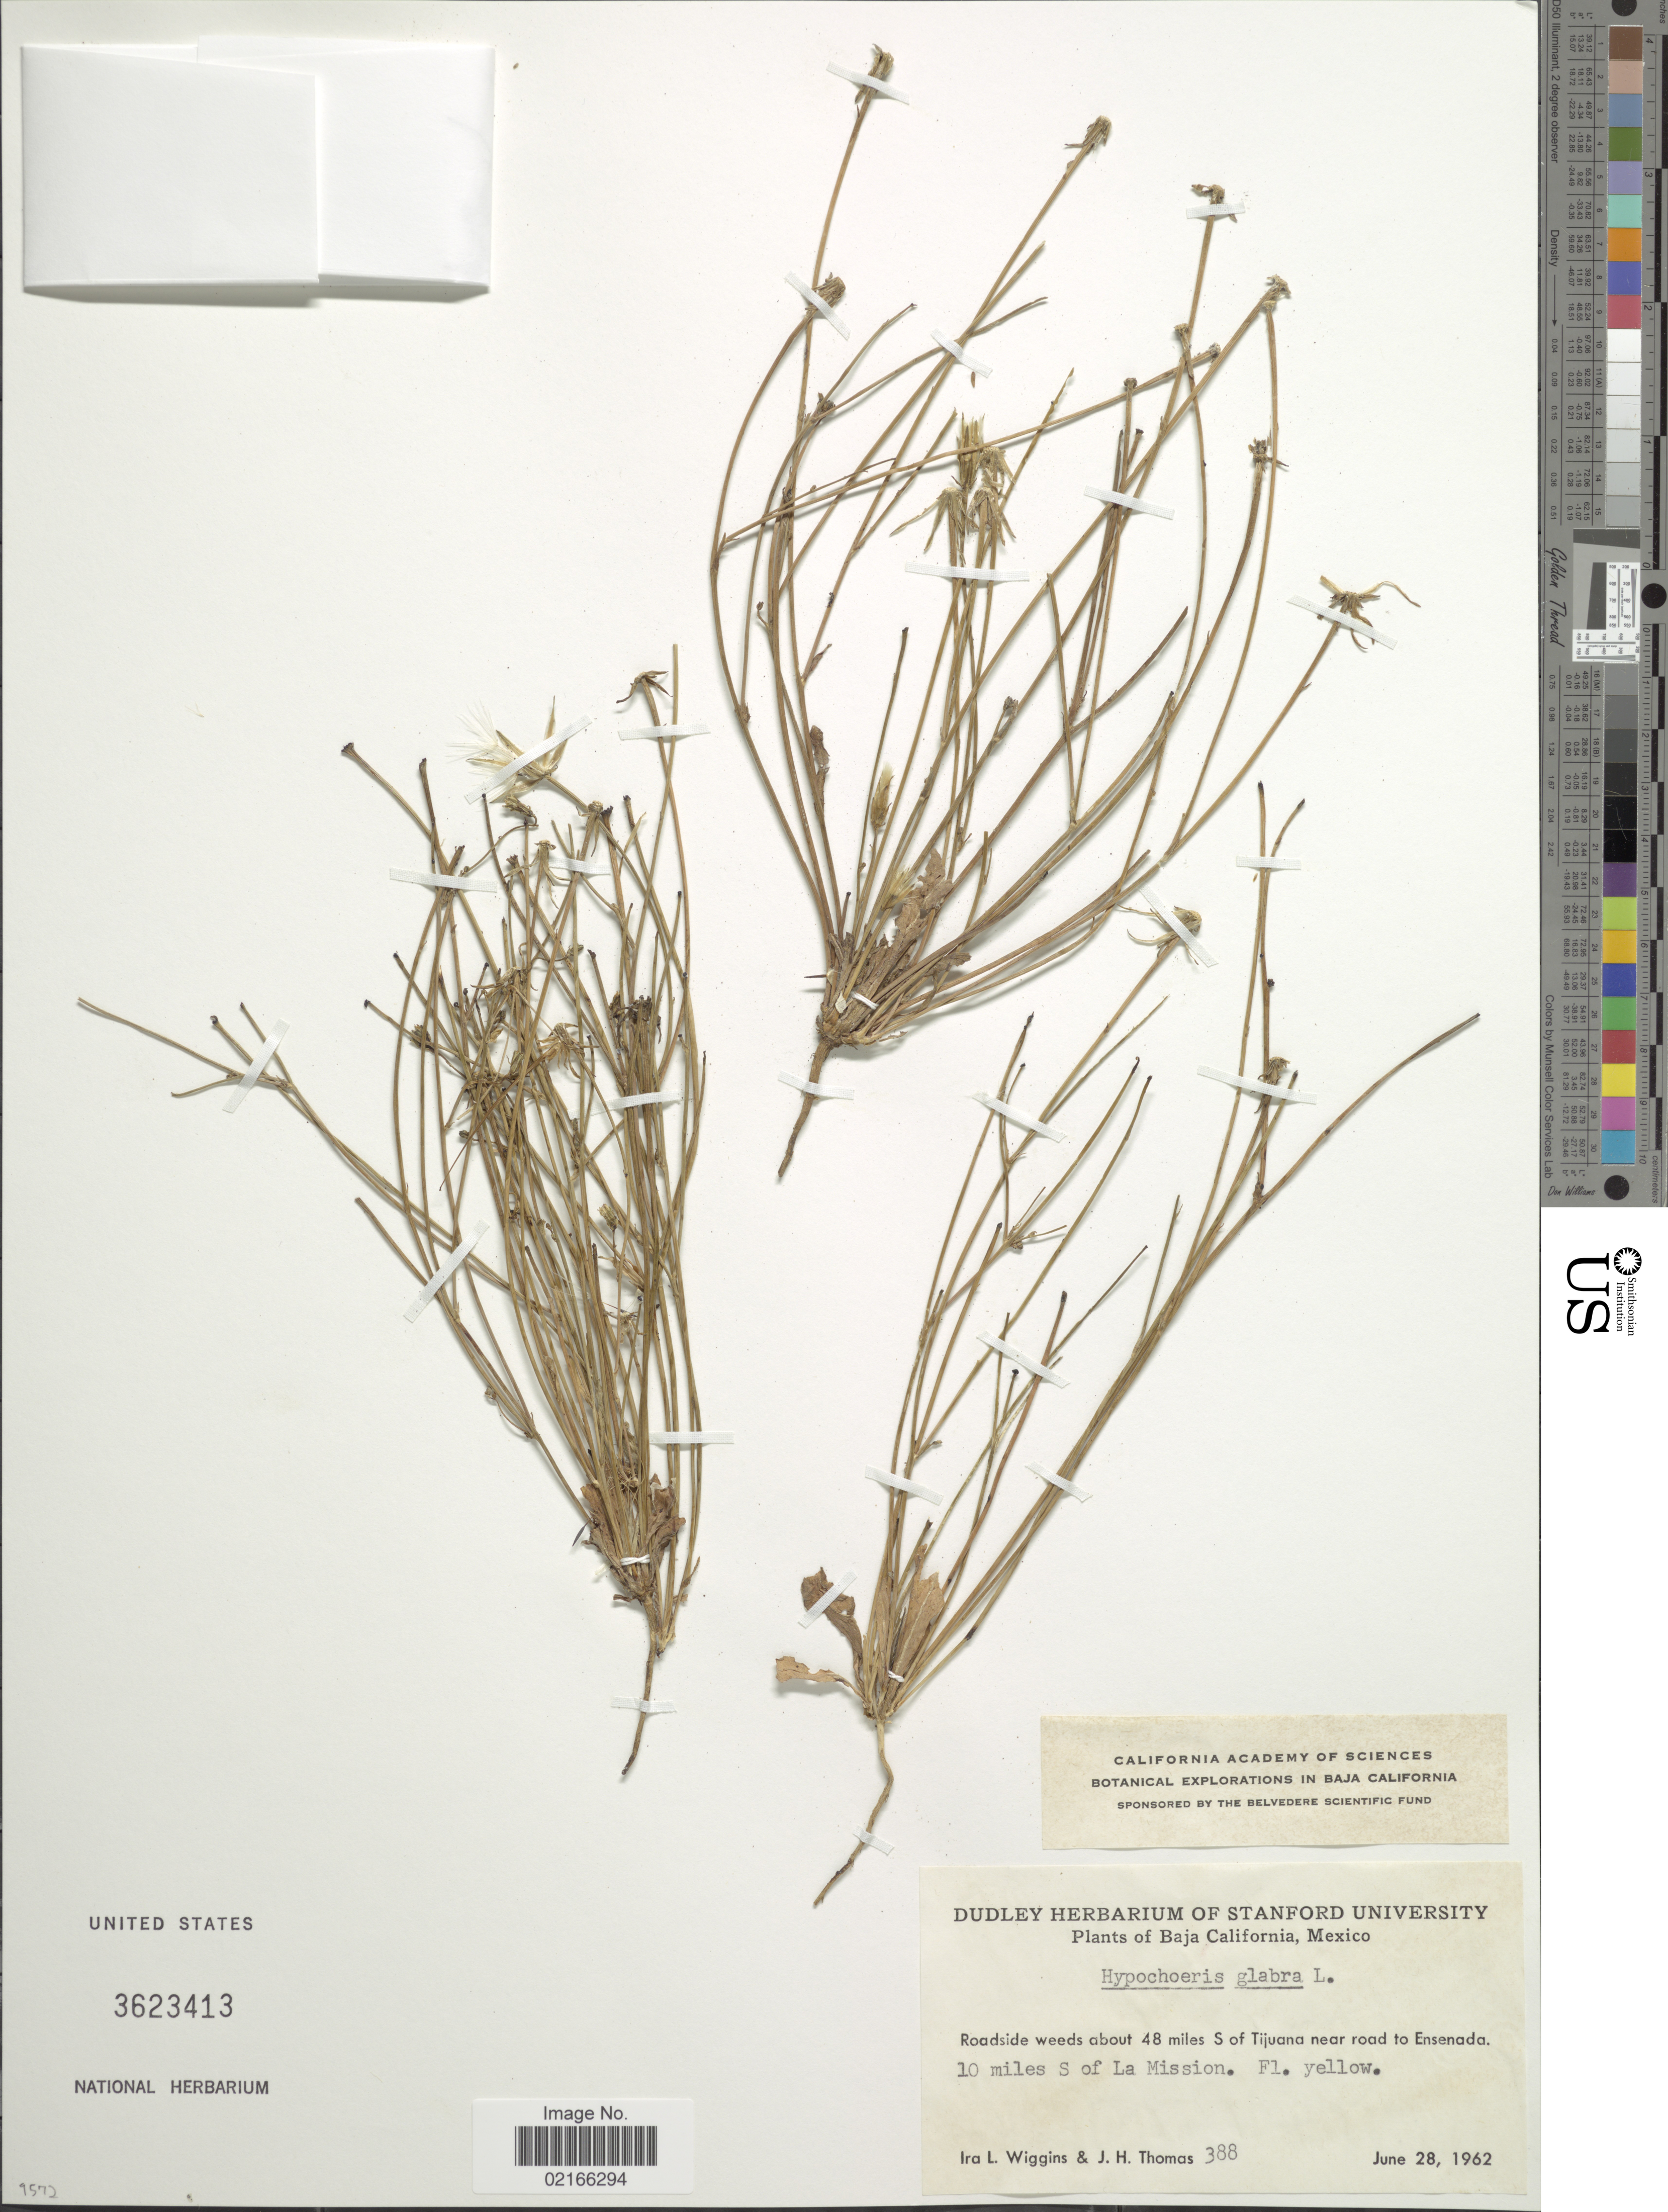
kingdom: Plantae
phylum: Tracheophyta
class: Magnoliopsida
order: Asterales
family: Asteraceae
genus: Hypochaeris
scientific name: Hypochaeris glabra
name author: L.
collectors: I. L. Wiggins & J. H. Thomas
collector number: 388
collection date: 1962-06-28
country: Mexico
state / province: Baja California Norte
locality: About 48 miles S of Tijuana near road to Ensenada. 10 miles S of La Mission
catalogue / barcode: US 3623413